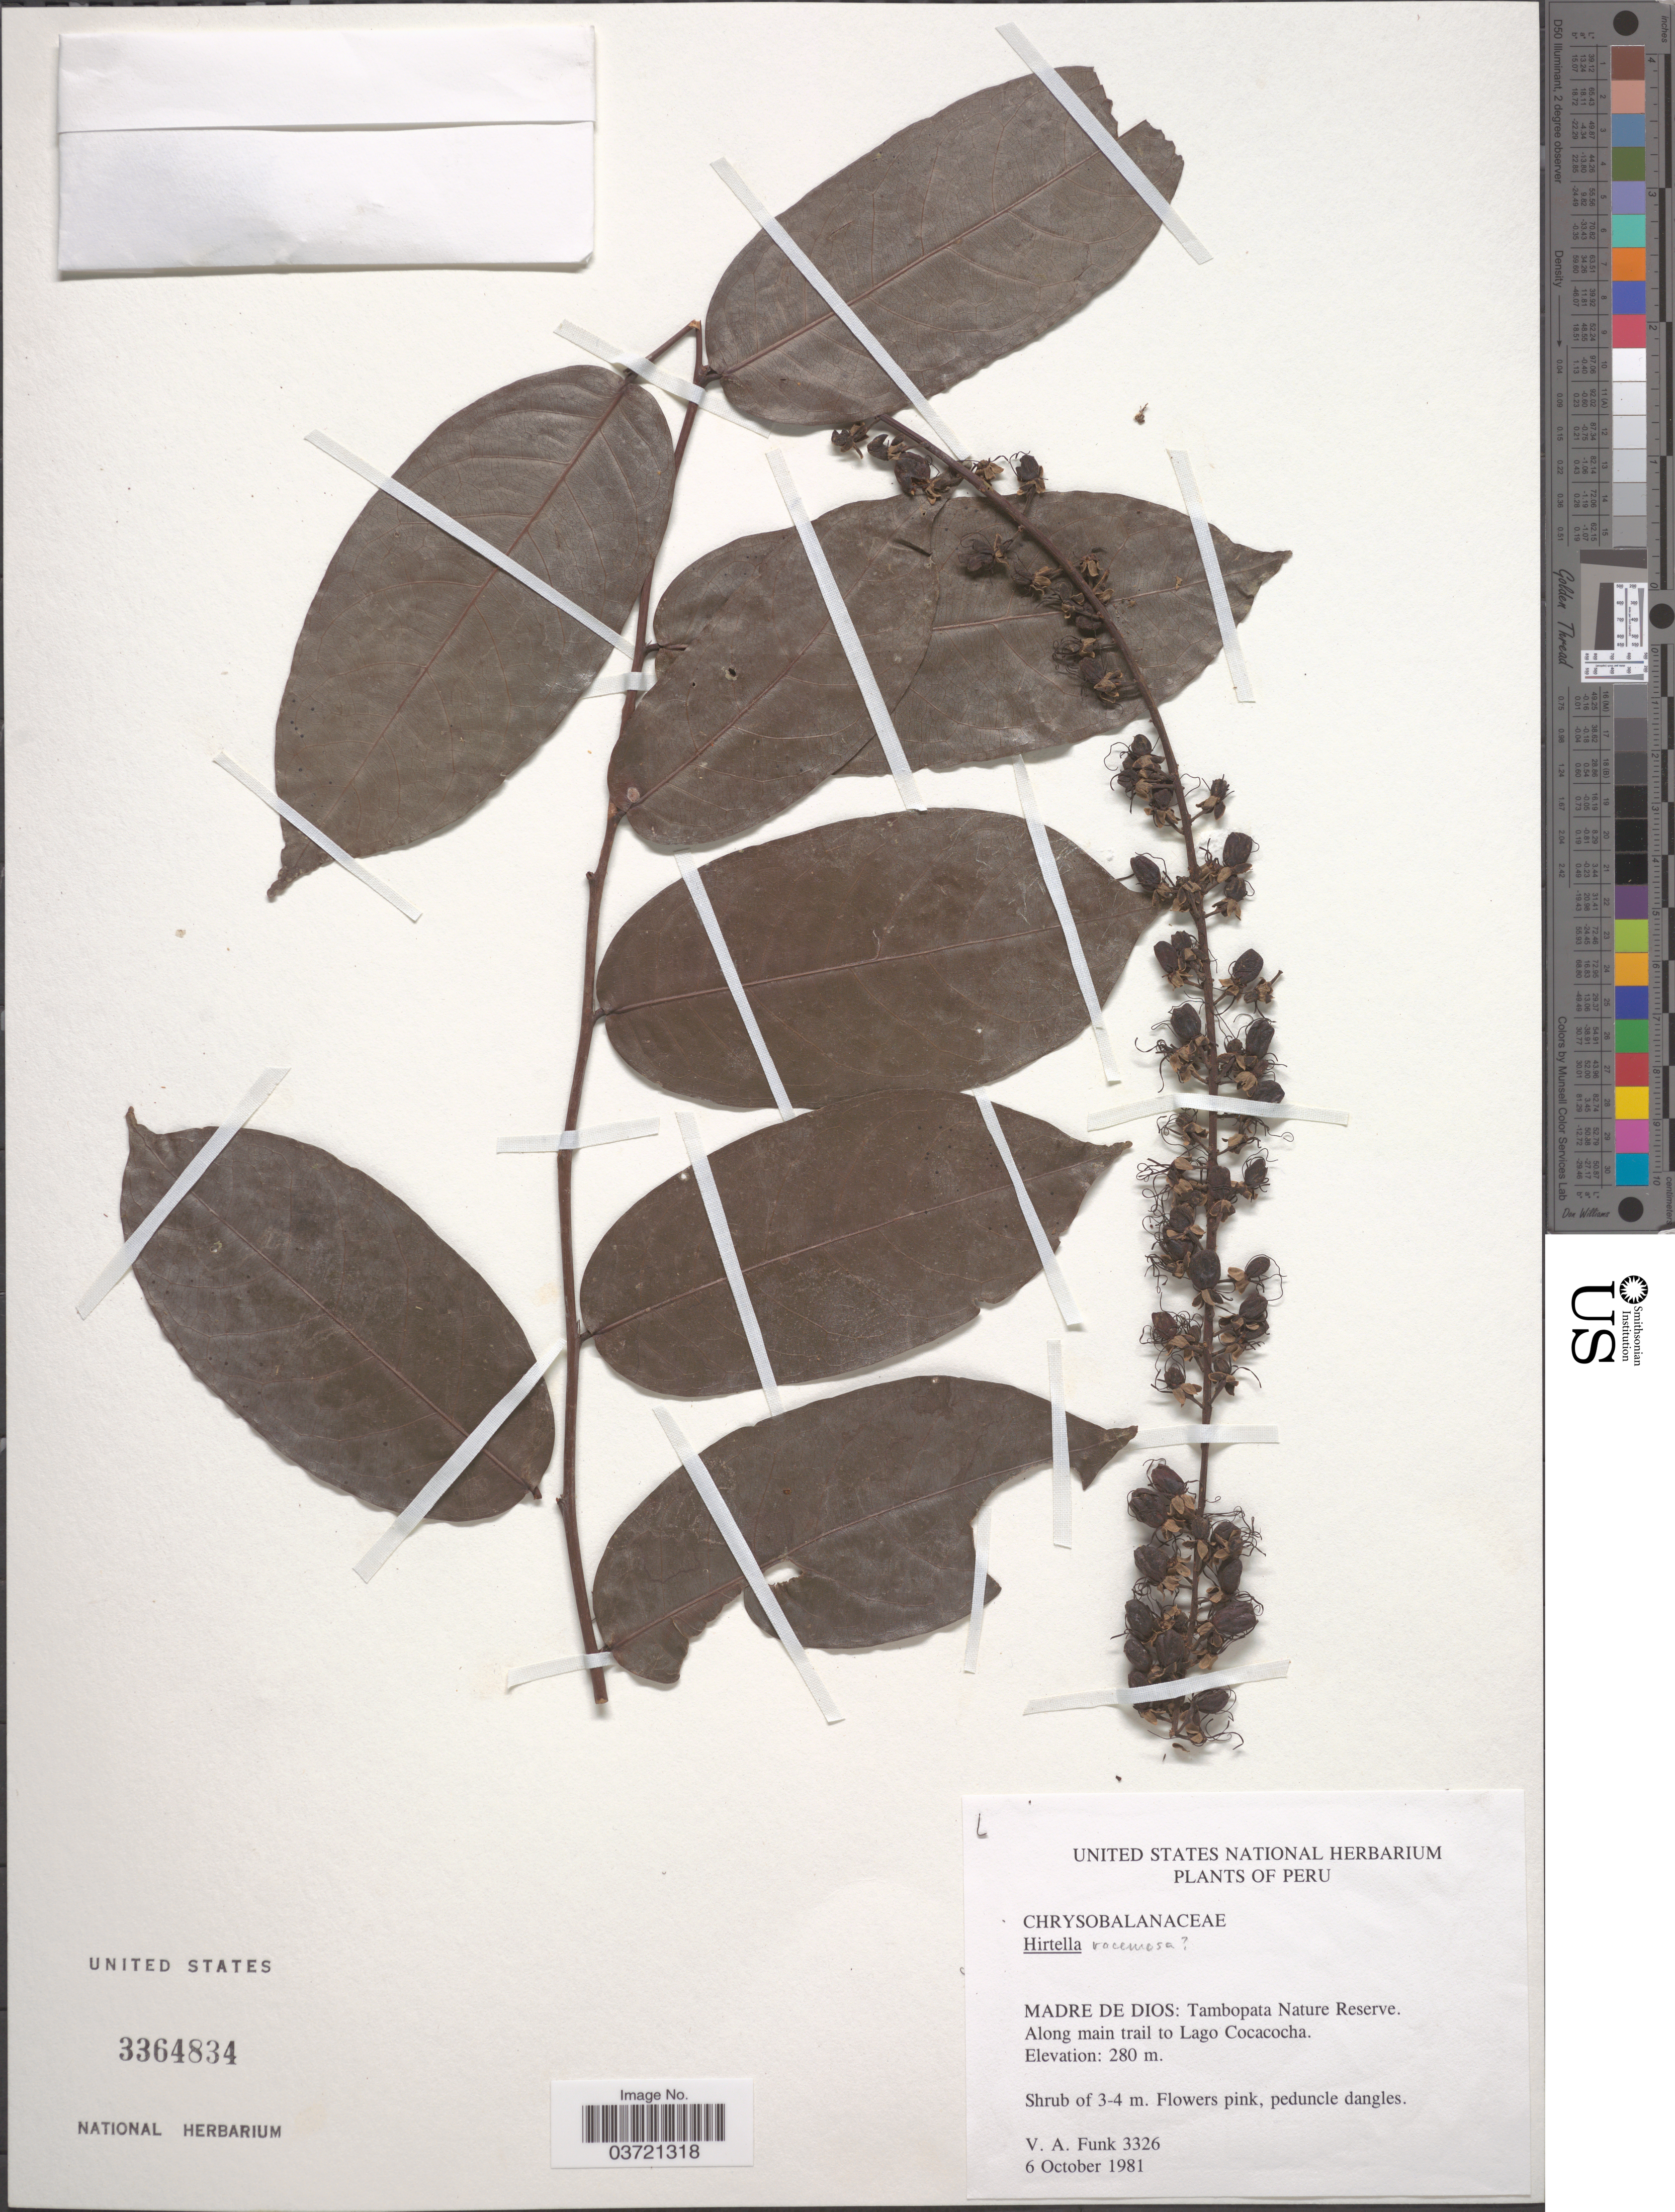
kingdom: Plantae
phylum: Tracheophyta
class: Magnoliopsida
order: Malpighiales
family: Chrysobalanaceae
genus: Hirtella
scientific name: Hirtella racemosa var. racemosa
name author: Lam.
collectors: V. Funk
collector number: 3326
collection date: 1981-10-06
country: Peru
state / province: Madre de Dios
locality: Tambopata Nature Reserve. Along main trail to Lago Cocacocha.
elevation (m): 280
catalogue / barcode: US 3364834